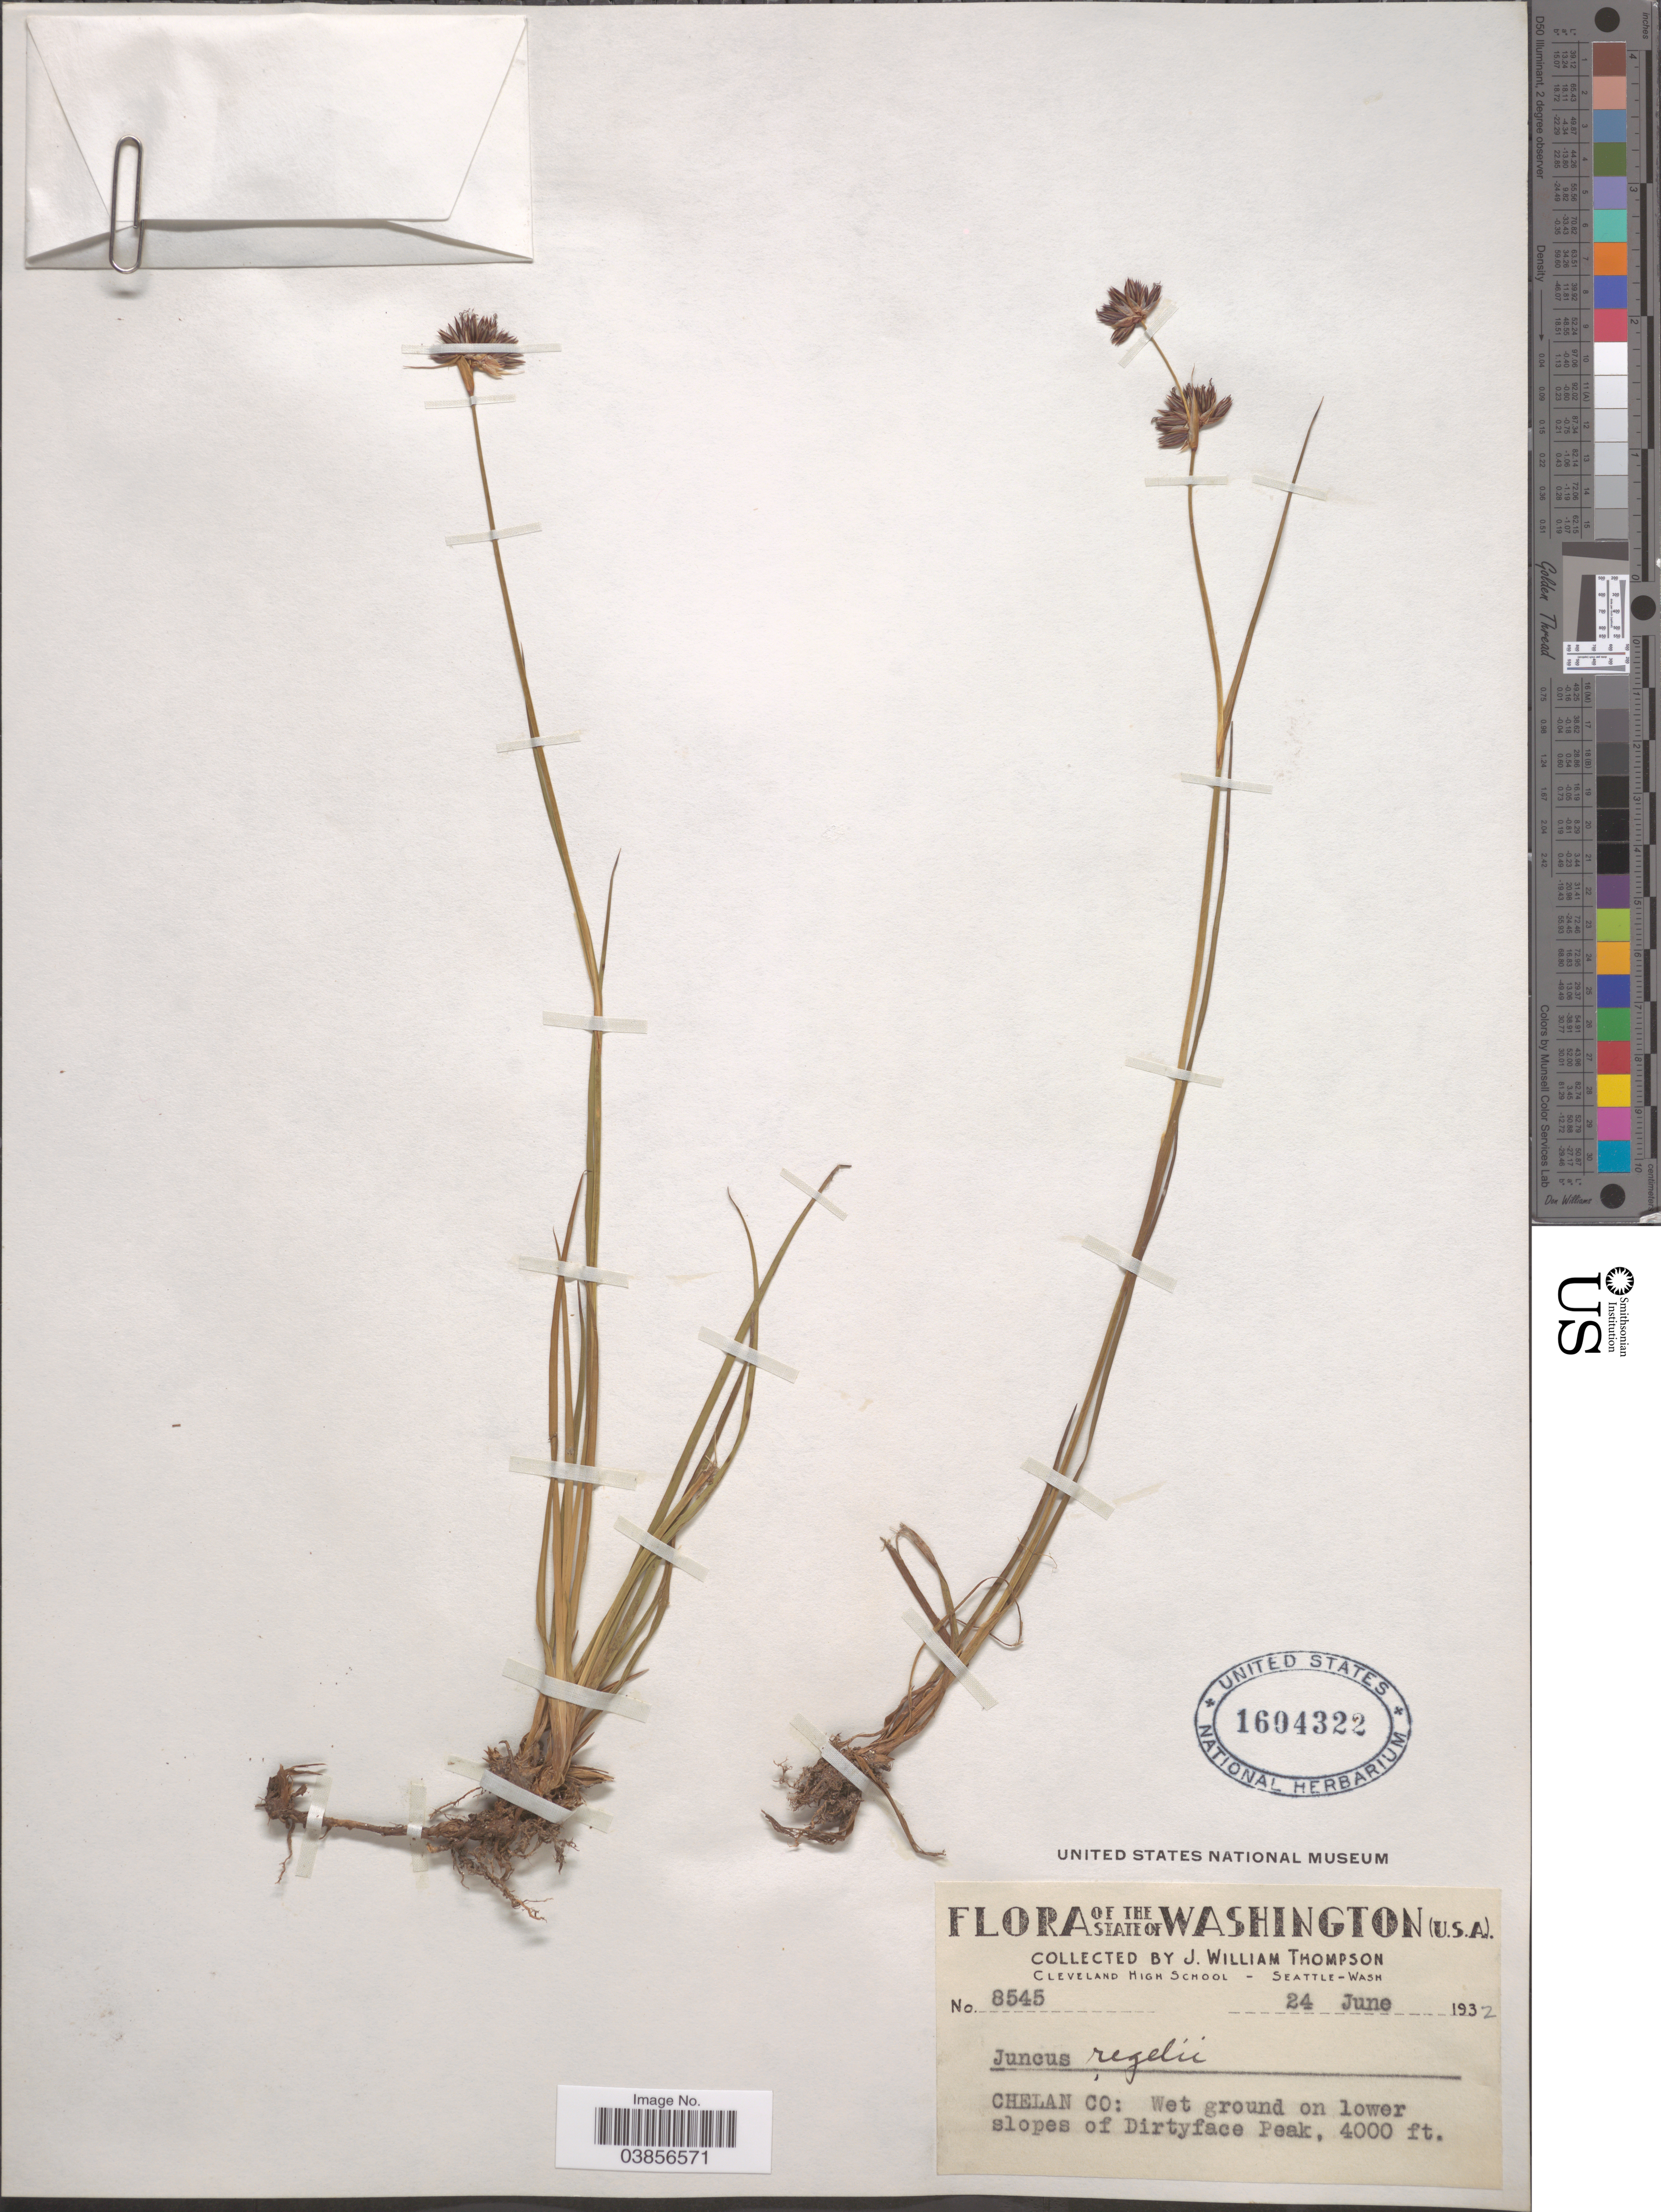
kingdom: Plantae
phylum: Tracheophyta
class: Liliopsida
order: Poales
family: Juncaceae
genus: Juncus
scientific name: Juncus regelii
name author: Buchenau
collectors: J. W. Thompson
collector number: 8545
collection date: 1932-06-24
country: United States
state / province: Washington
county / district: Chelan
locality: Chelan Co: Wet ground on lower slopes of Dirtyface Peak.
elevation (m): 1219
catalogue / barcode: US 1604322